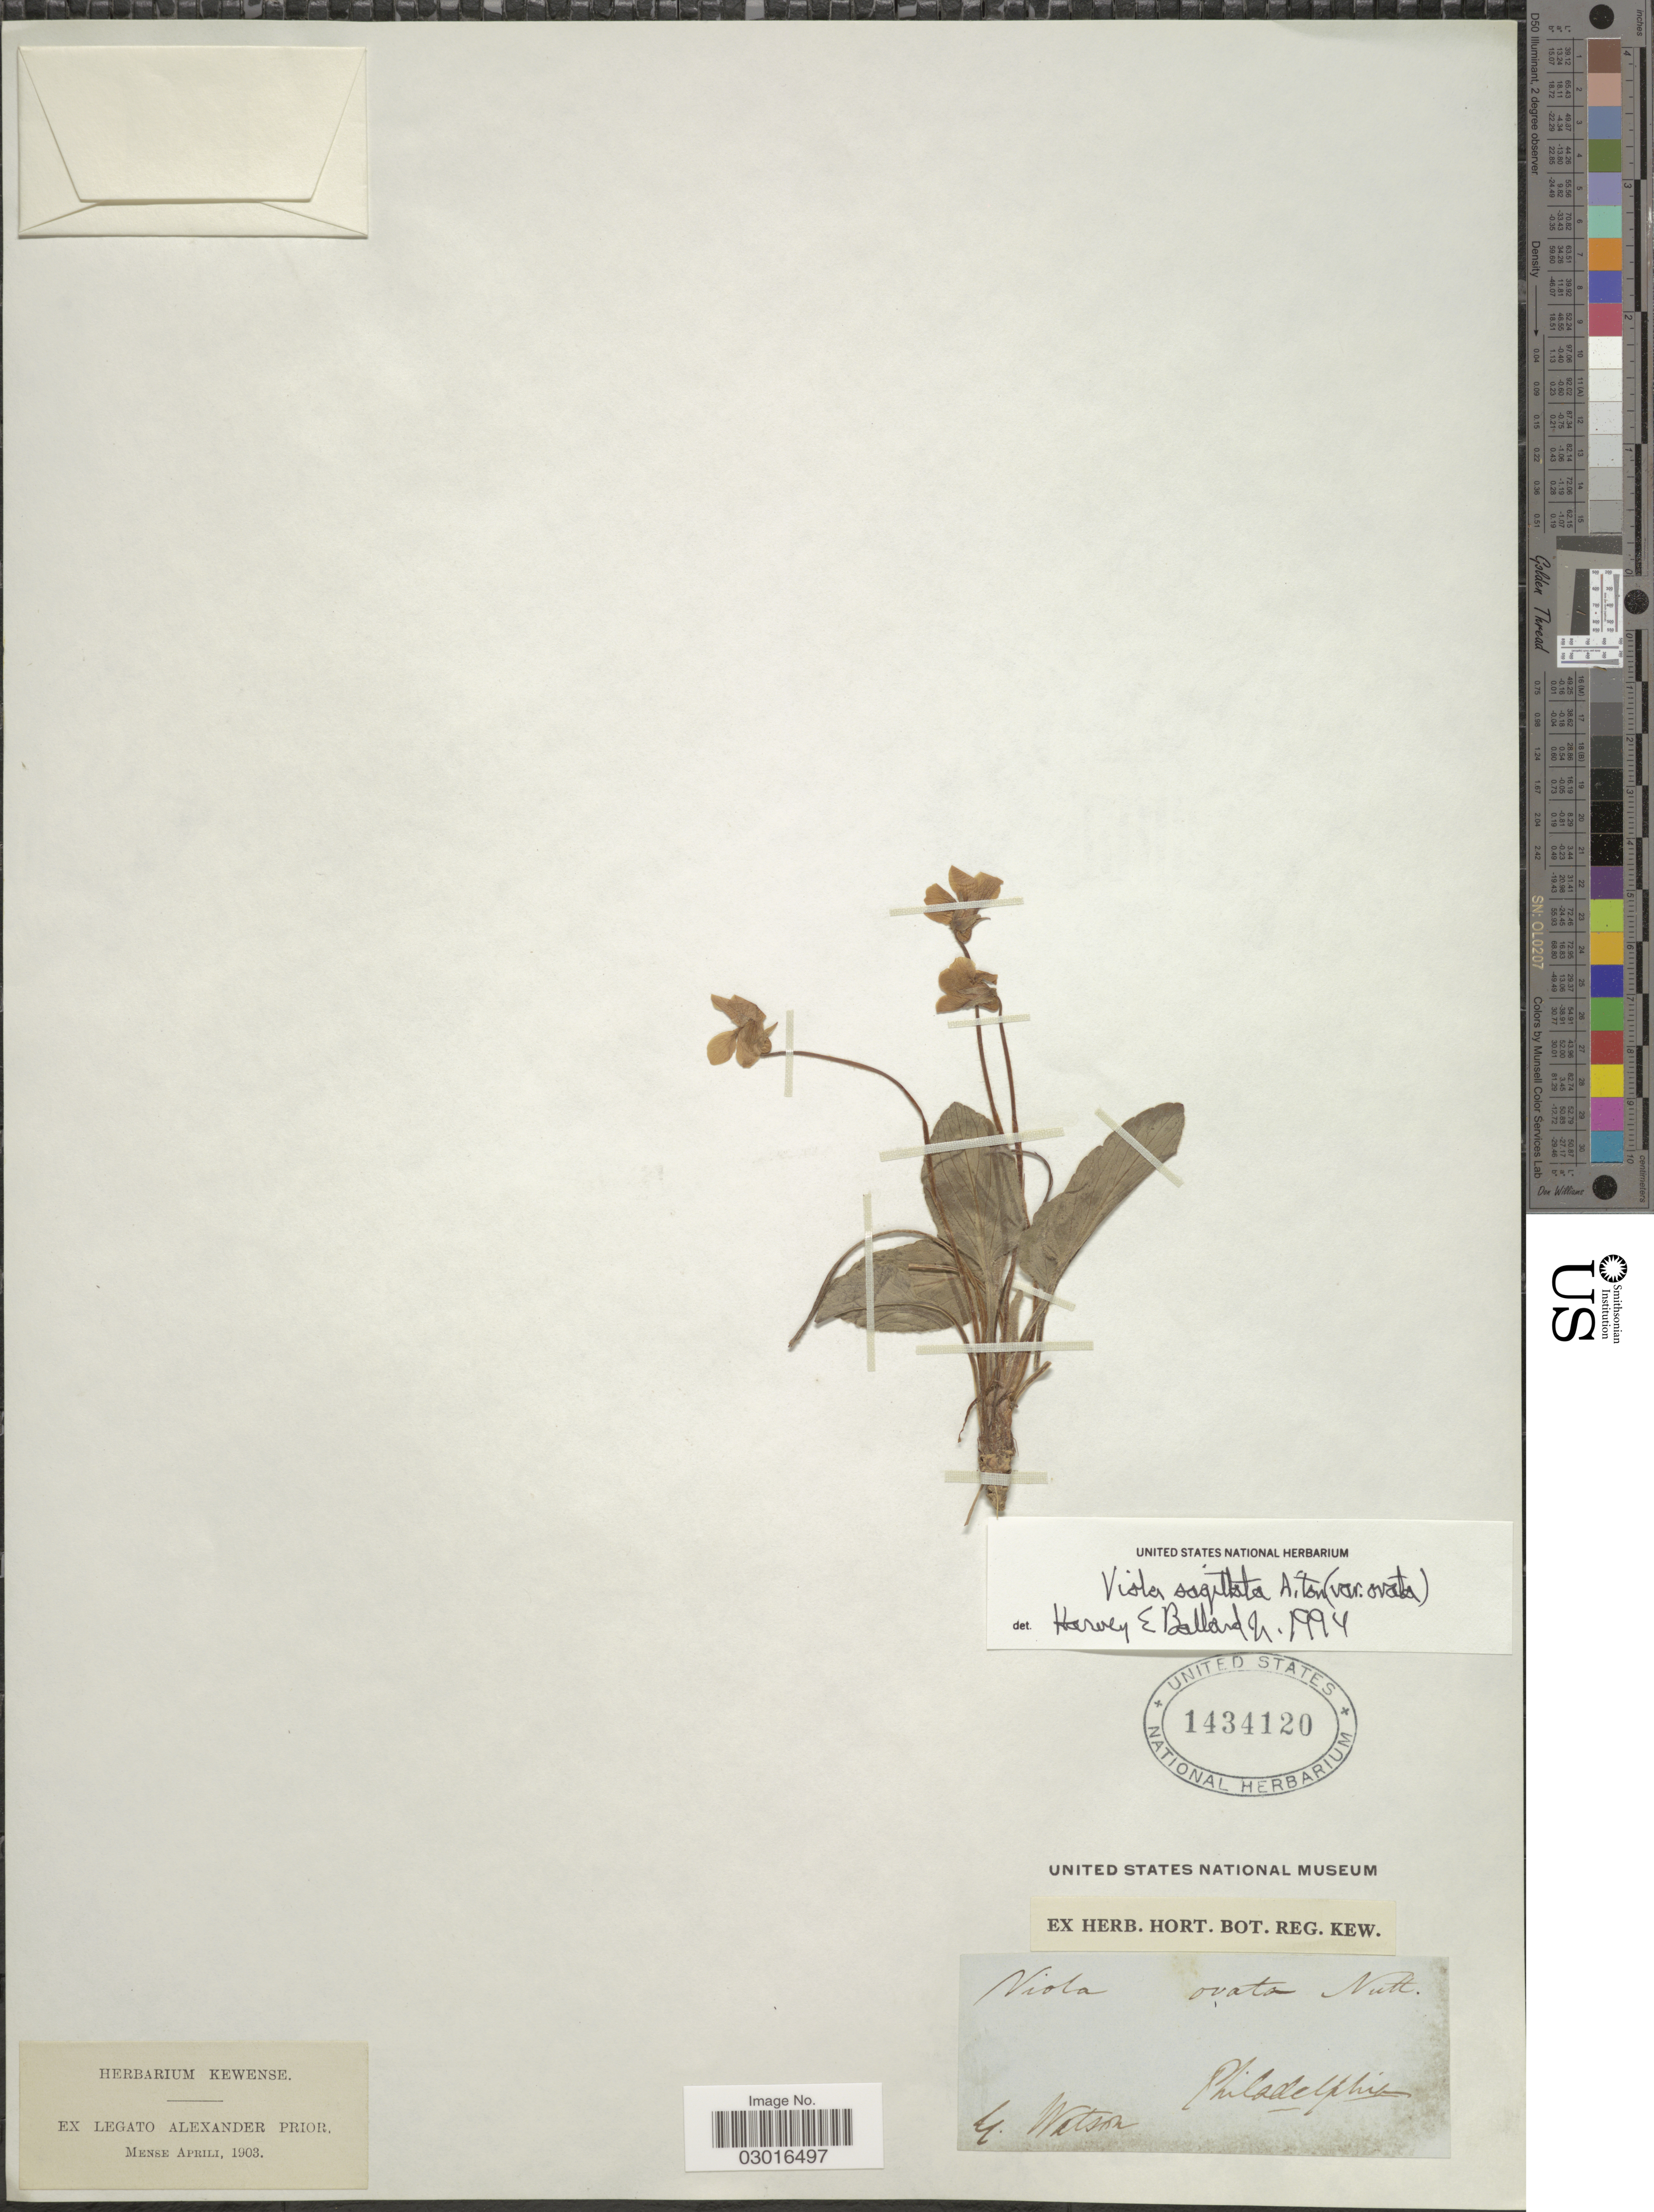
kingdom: Plantae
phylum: Tracheophyta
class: Magnoliopsida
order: Malpighiales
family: Violaceae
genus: Viola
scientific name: Viola sagittata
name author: Aiton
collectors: G. Watson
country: United States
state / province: Pennsylvania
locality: Philadelphia.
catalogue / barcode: US 1434120